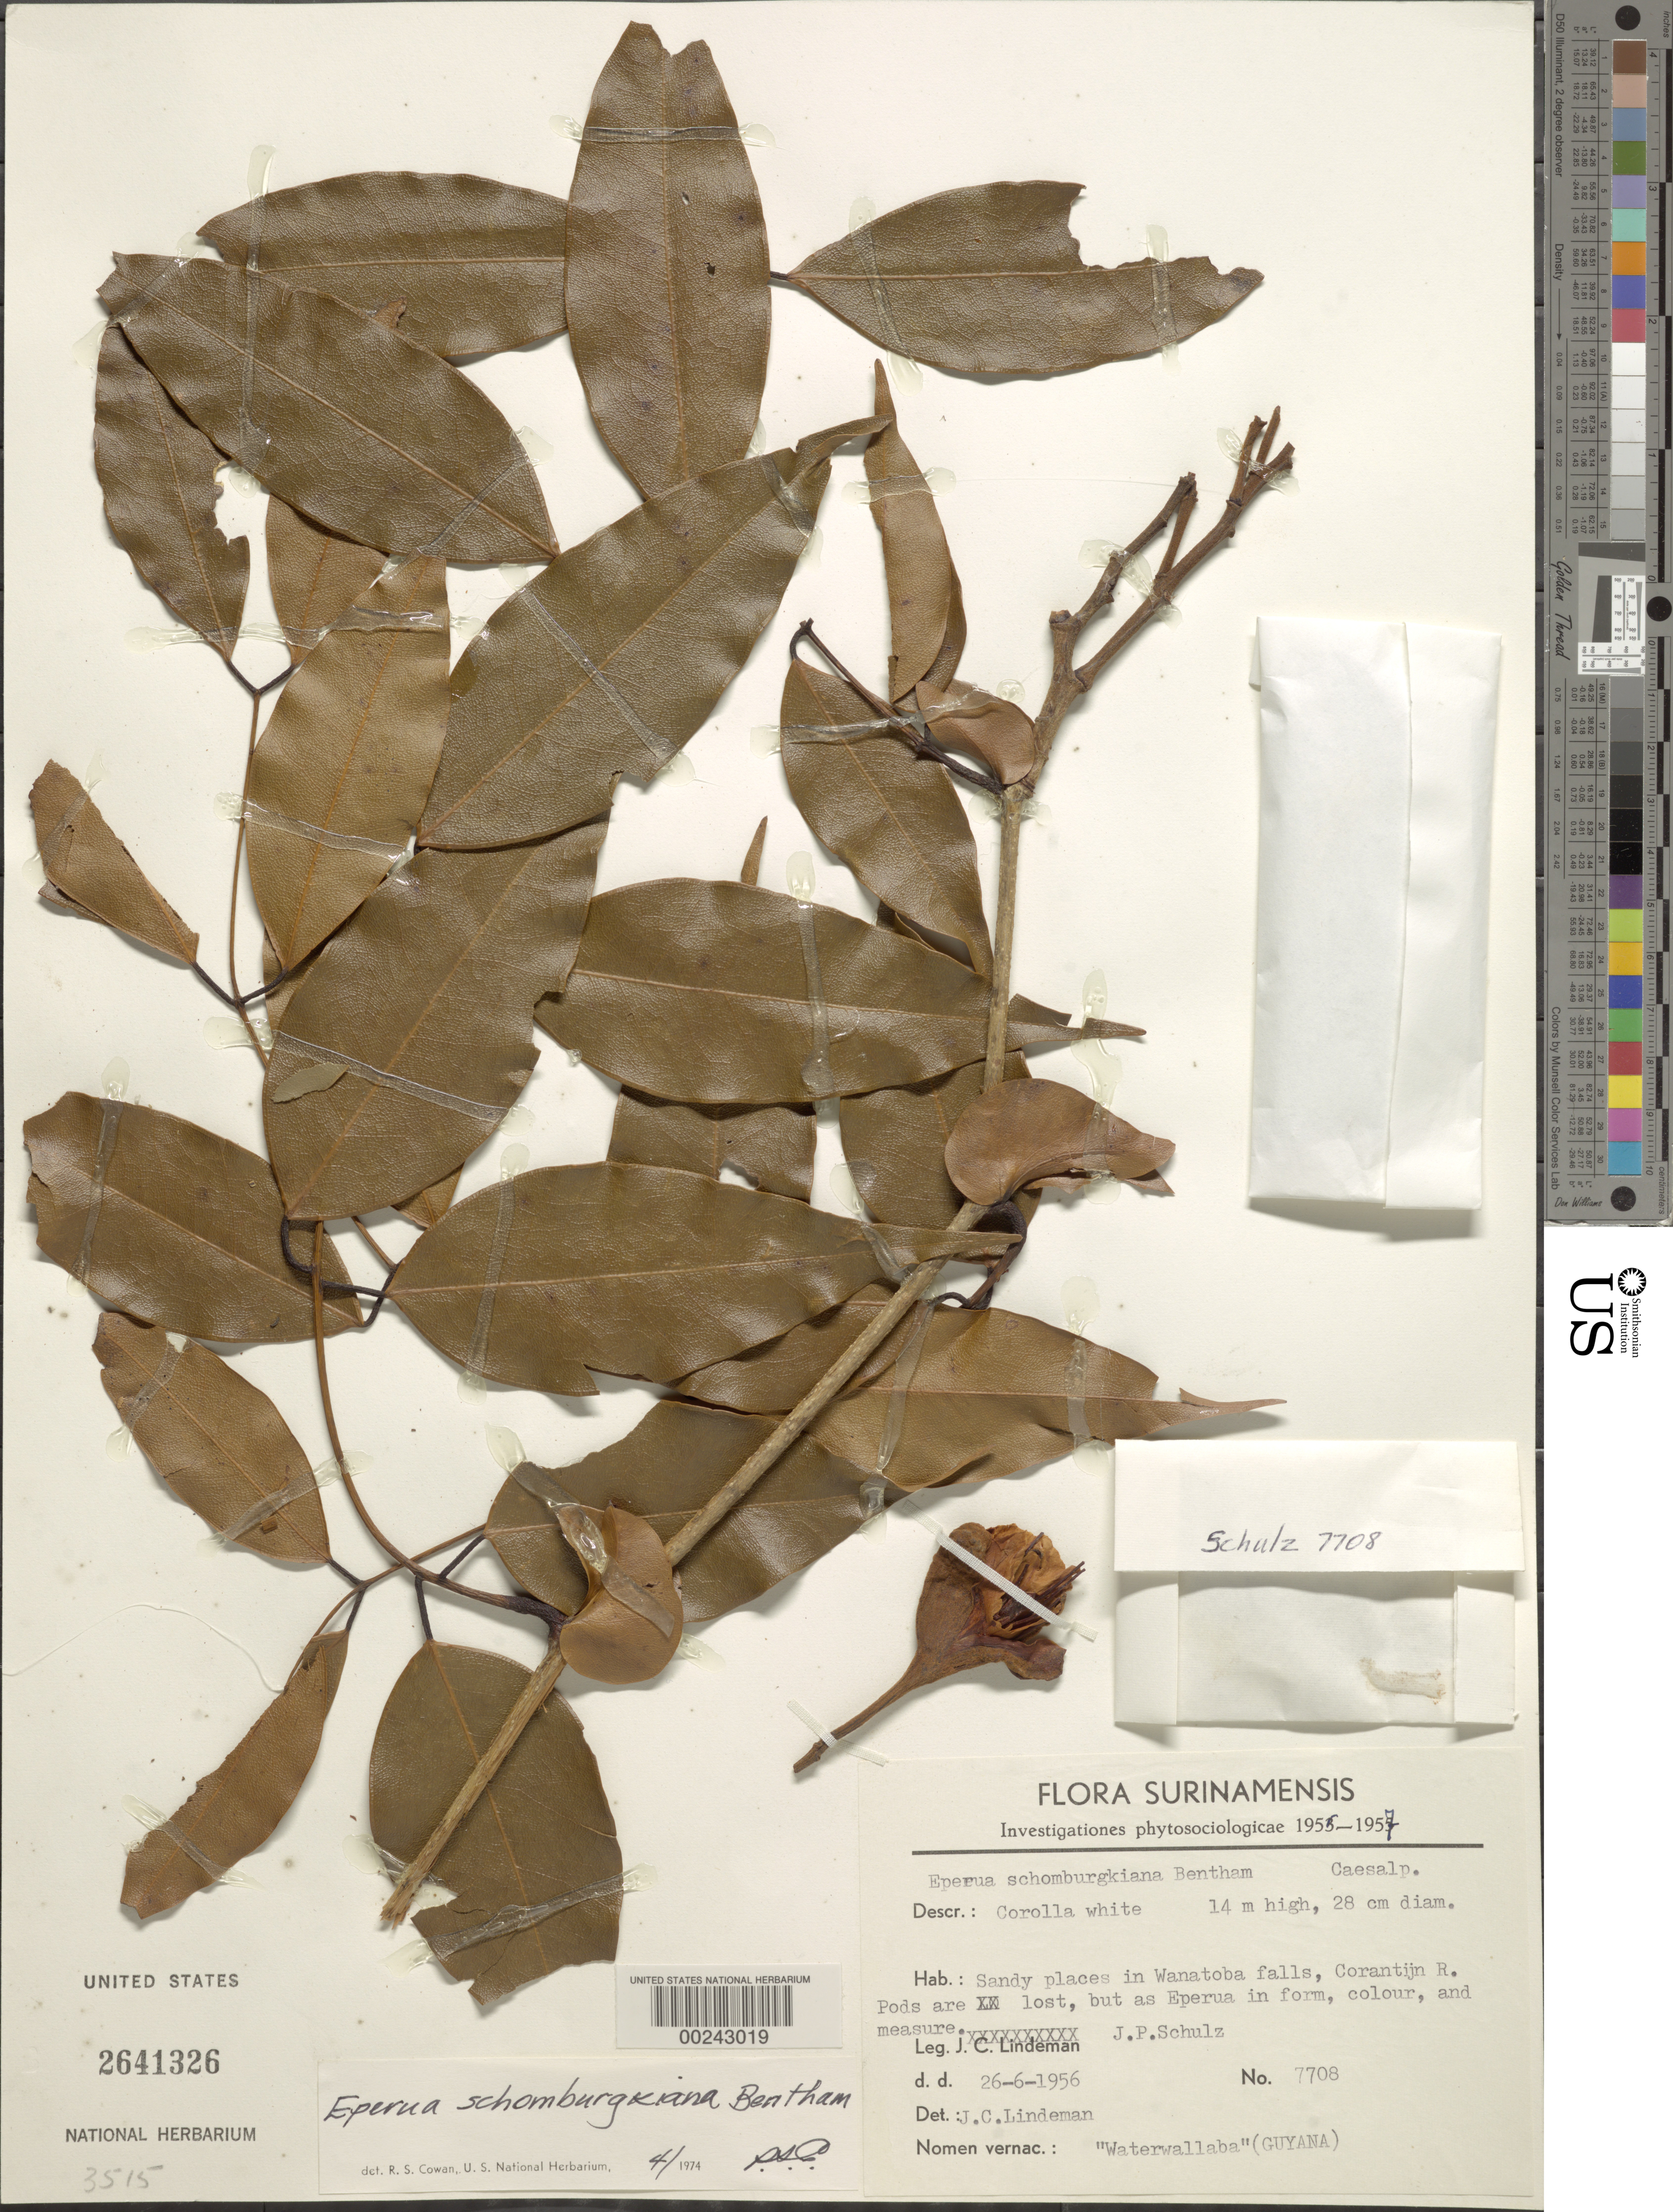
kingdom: Plantae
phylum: Tracheophyta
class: Magnoliopsida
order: Fabales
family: Fabaceae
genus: Eperua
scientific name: Eperua schomburgkiana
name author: Benth.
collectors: J. P. Schulz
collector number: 7708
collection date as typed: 26 Jun 1956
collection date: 1956-06-26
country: Suriname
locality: In wanatoba falls, corantijn river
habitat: Sandy places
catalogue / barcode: US 2641326